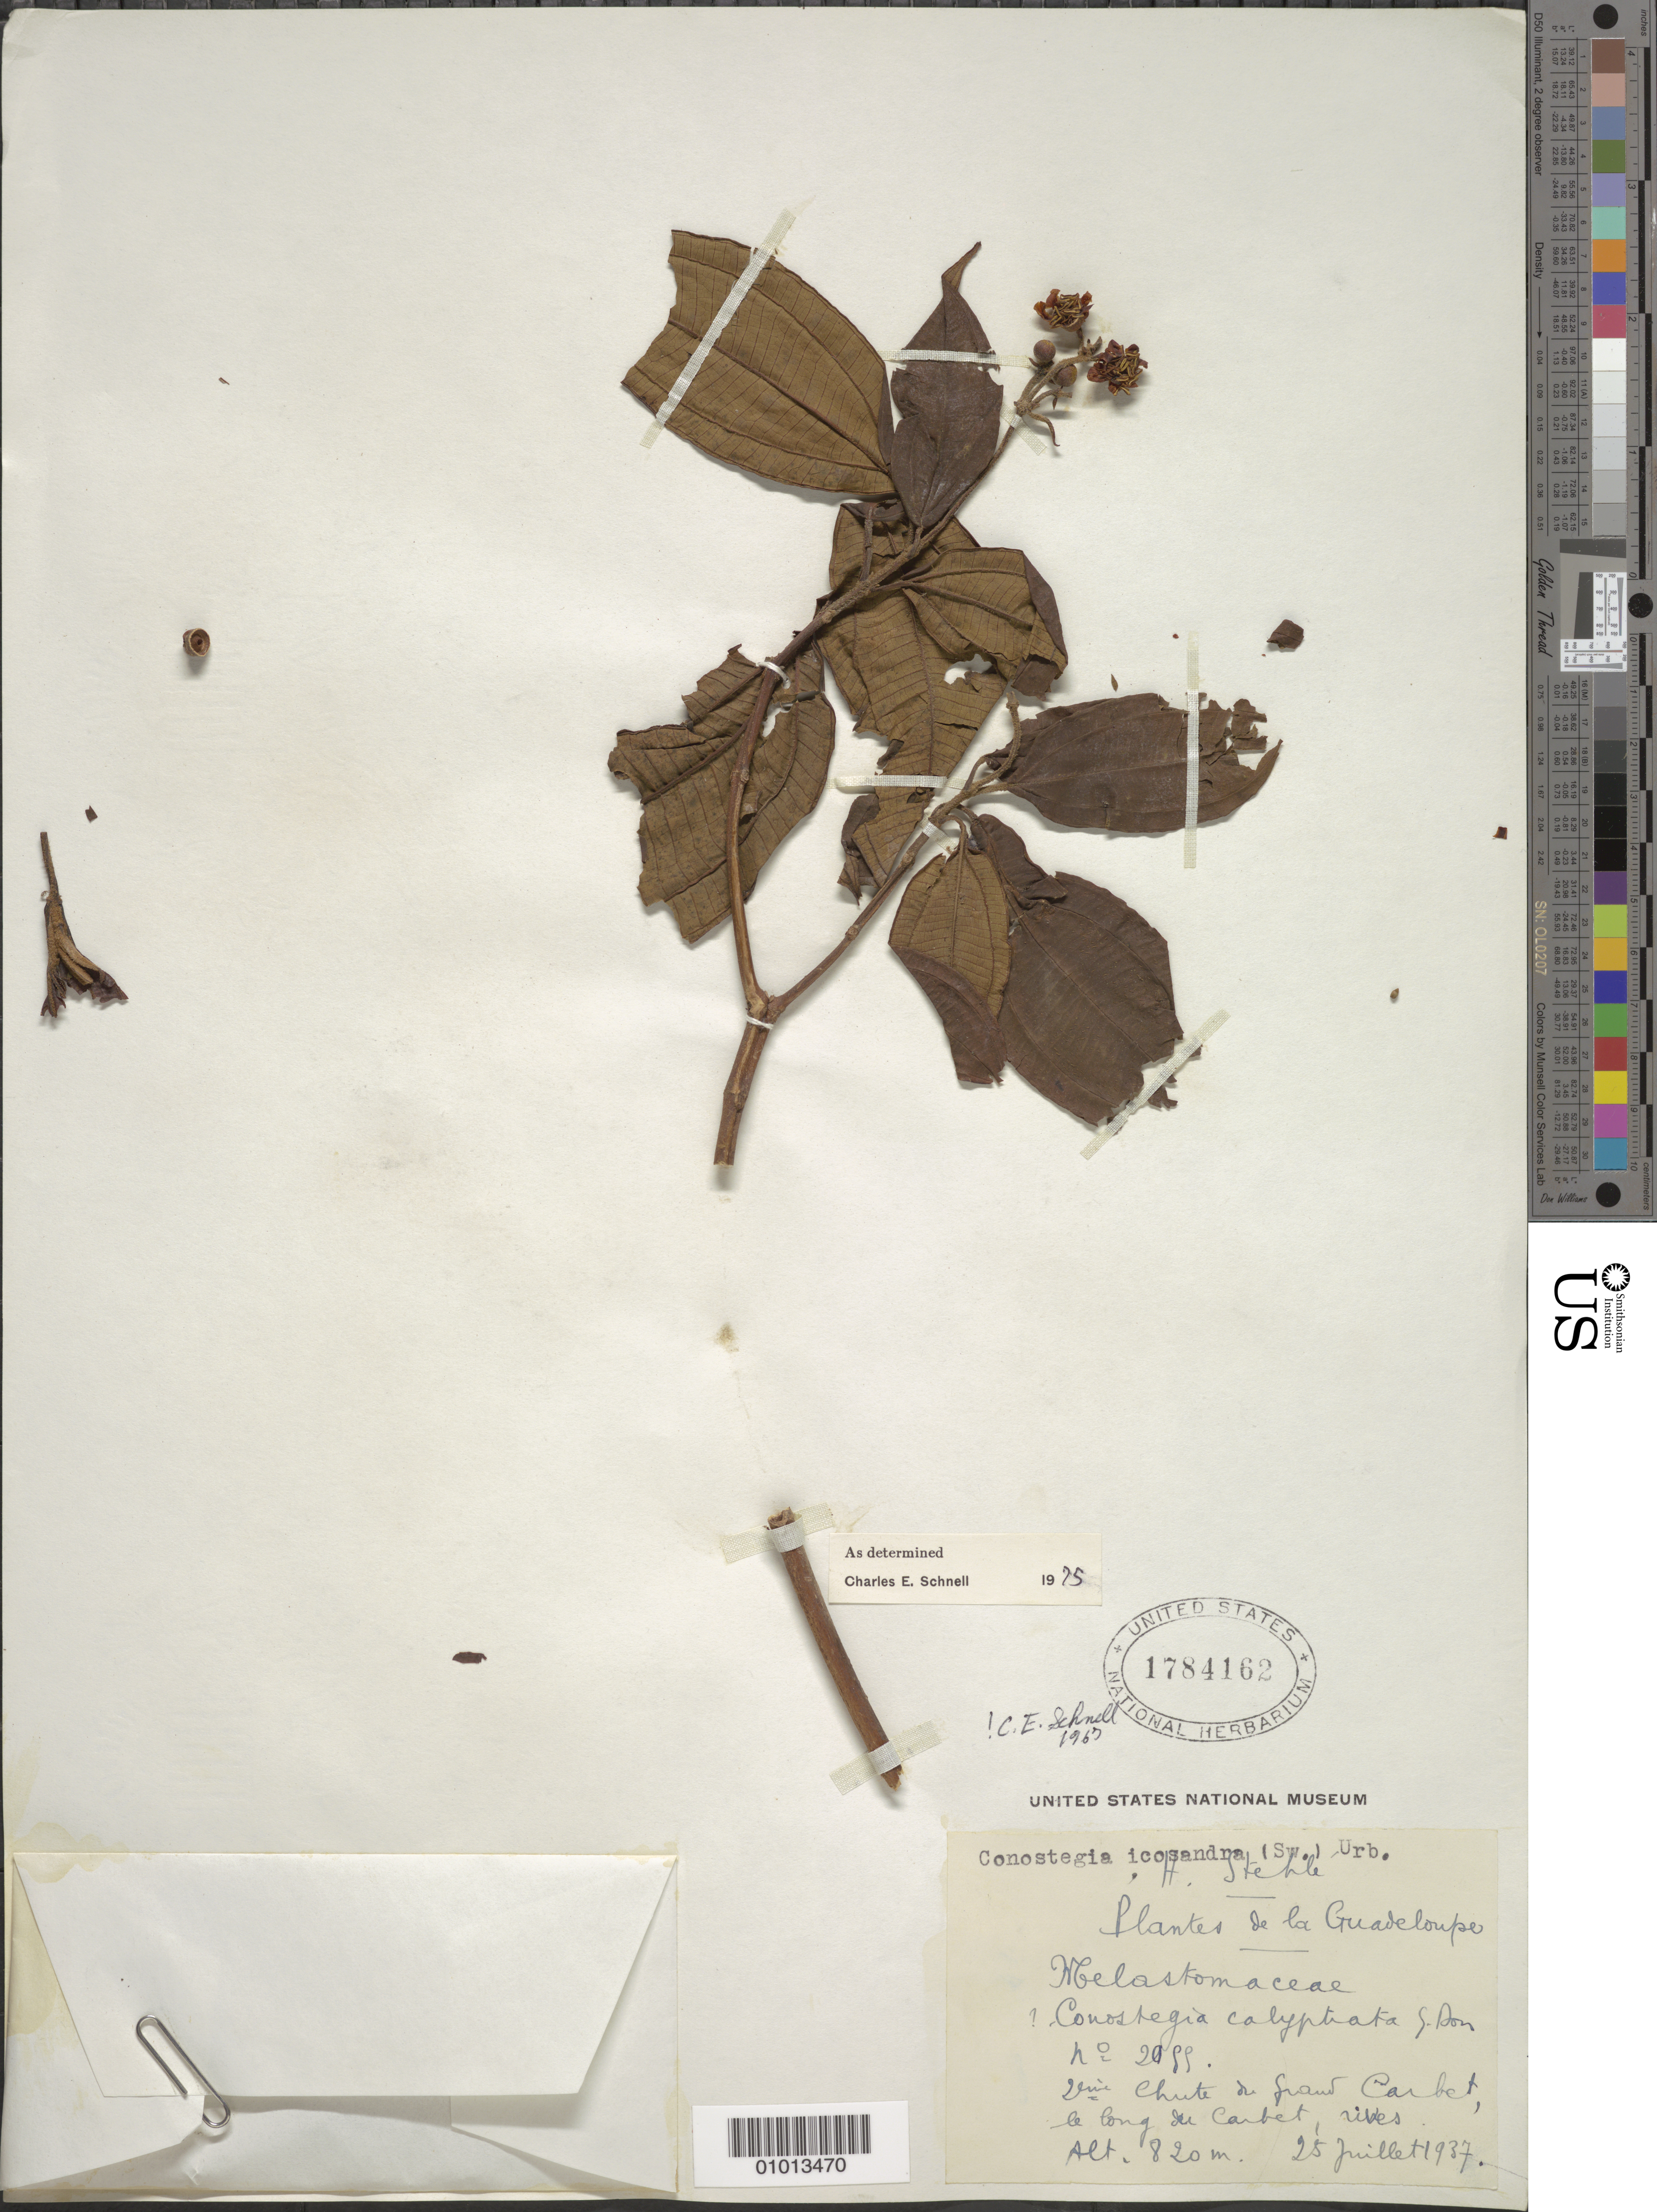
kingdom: Plantae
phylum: Tracheophyta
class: Magnoliopsida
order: Myrtales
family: Melastomataceae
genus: Conostegia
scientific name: Conostegia icosandra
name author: (Sw.) Urb.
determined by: Schnell, C. E.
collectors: H. Stehlé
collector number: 2055 [?]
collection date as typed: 25 Jul 1937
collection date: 1937-07-25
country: Guadeloupe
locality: Grand Carbet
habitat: Le long du Carbet, rives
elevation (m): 820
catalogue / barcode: US 1784162